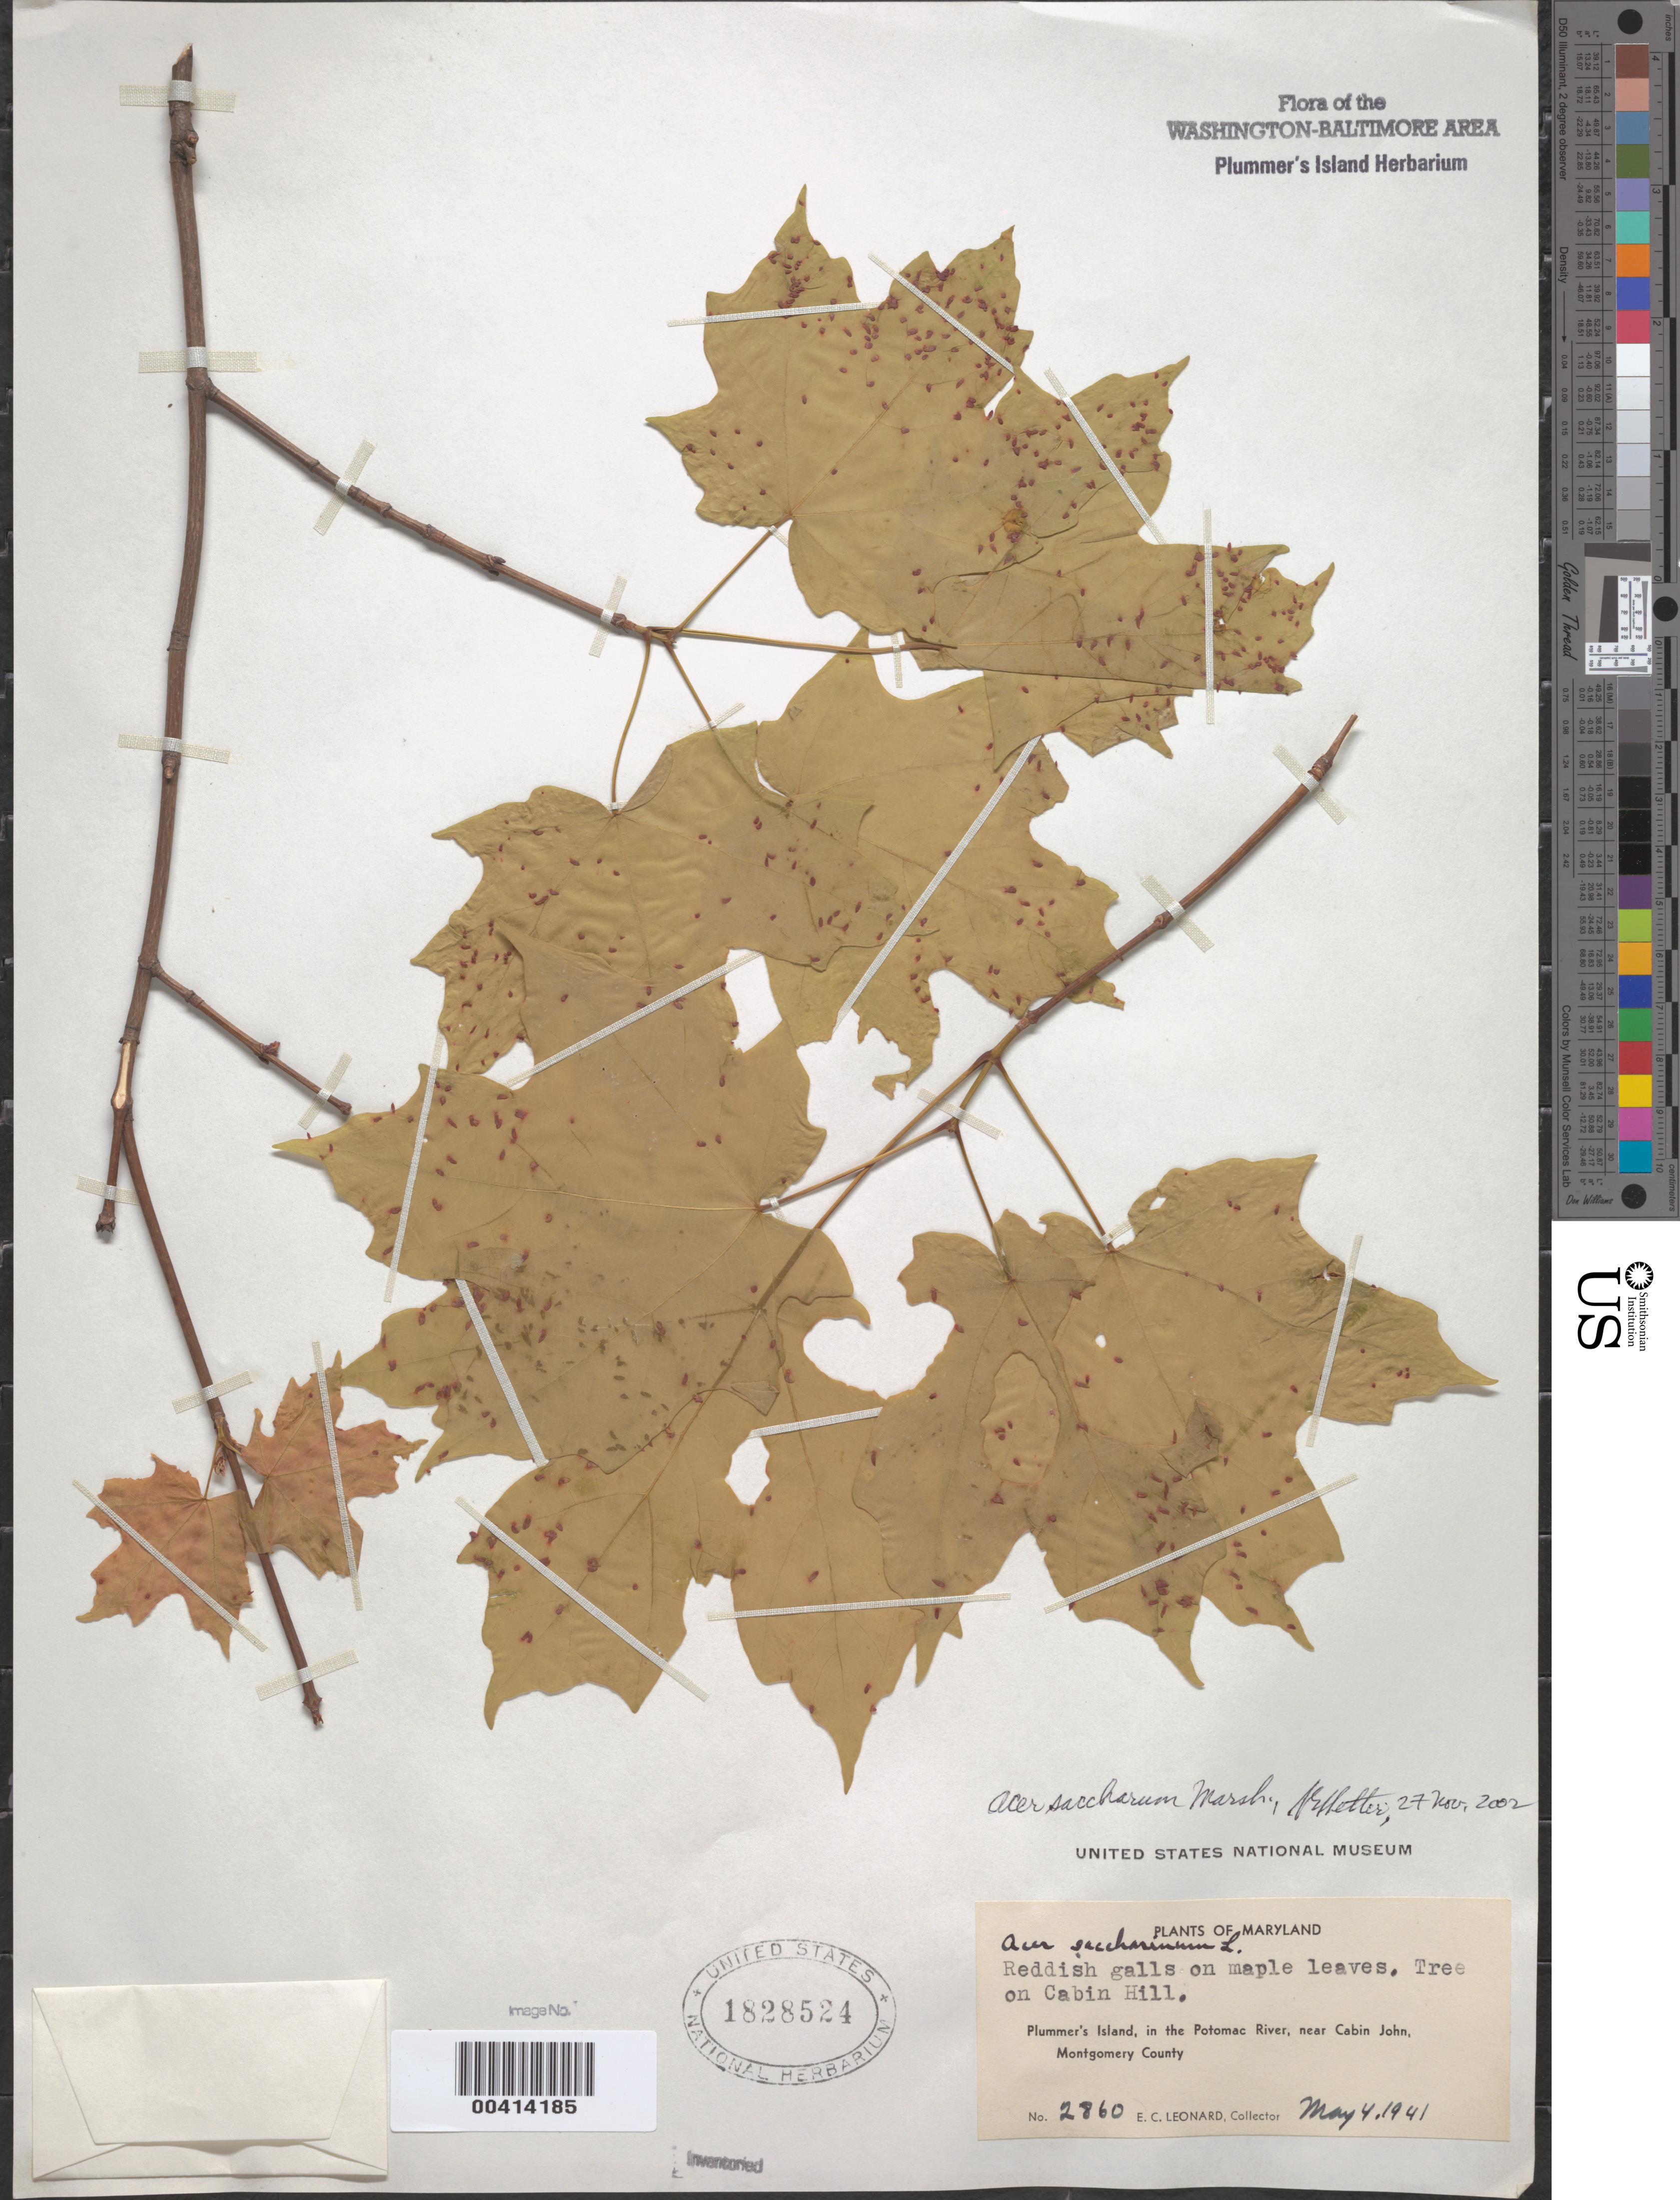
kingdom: Plantae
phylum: Tracheophyta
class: Magnoliopsida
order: Sapindales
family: Sapindaceae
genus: Acer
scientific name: Acer saccharum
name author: Marshall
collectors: E. C. Leonard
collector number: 2860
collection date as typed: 04 May 1941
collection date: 1941-05-04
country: United States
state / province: Maryland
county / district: Montgomery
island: Plummers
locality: Plummer's Island; Cabin Hill C. & O. Canal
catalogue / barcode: US 1828524